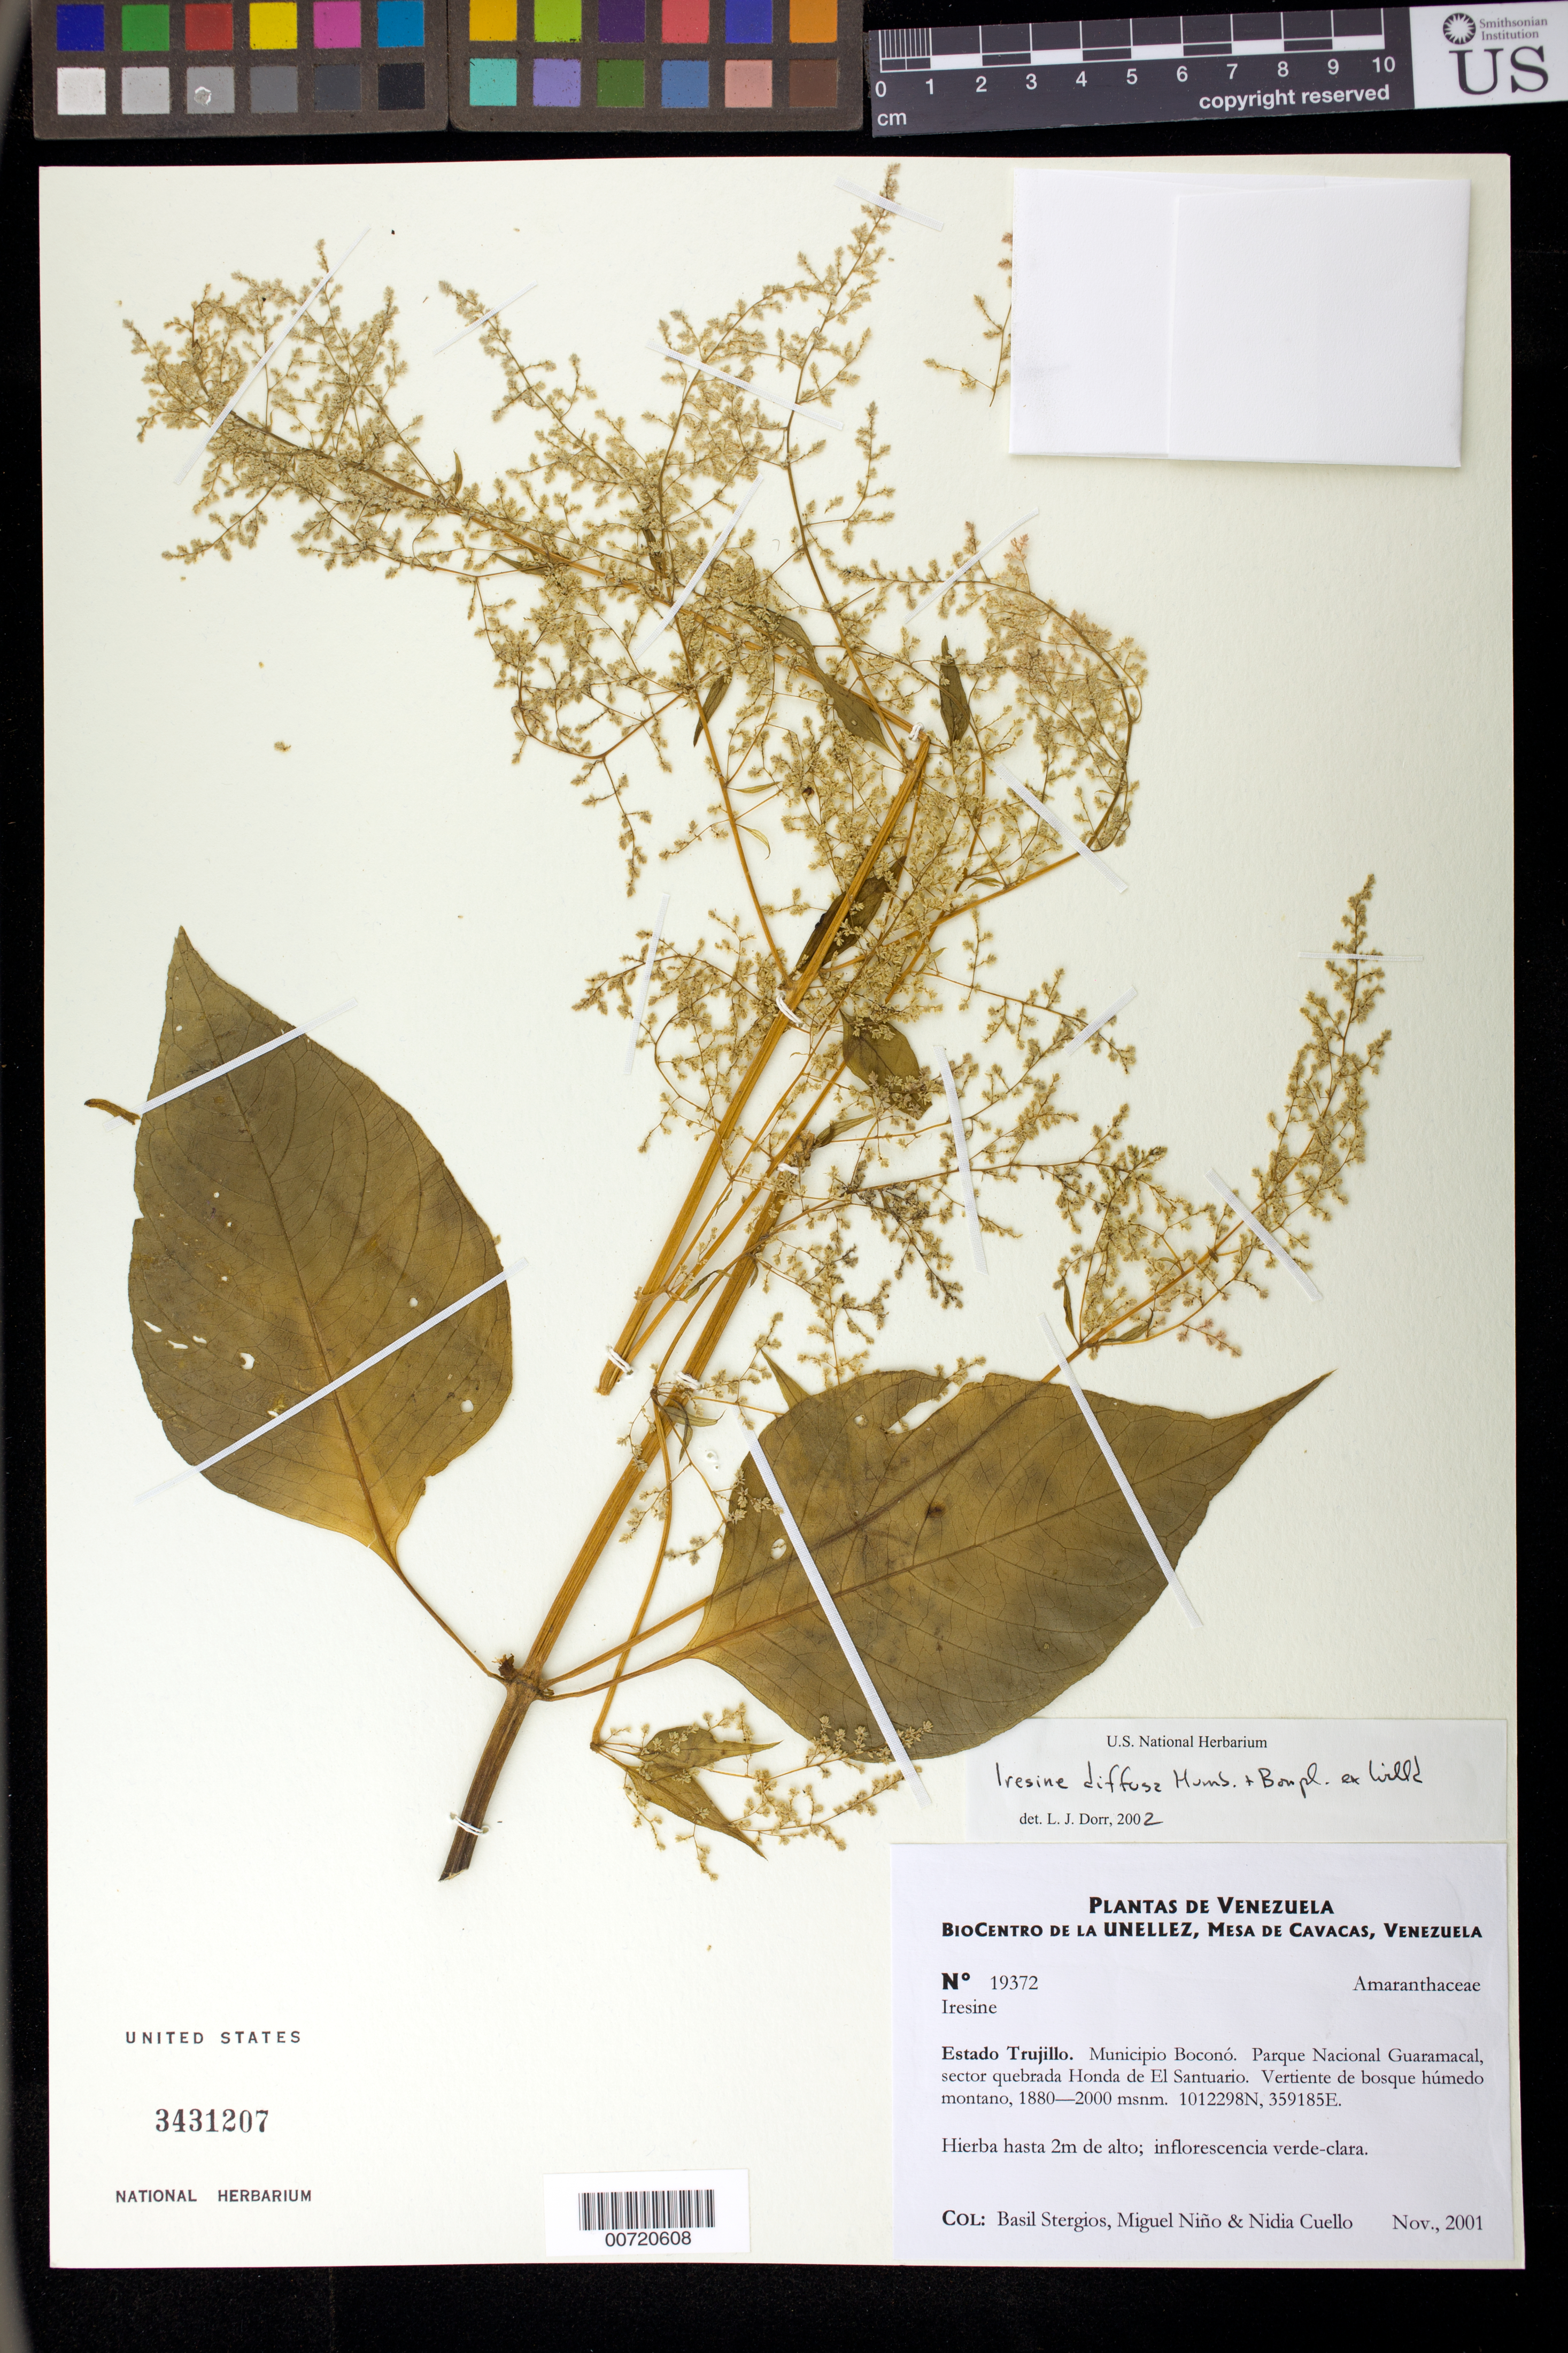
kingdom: Plantae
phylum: Tracheophyta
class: Magnoliopsida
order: Caryophyllales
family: Amaranthaceae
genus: Iresine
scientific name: Iresine diffusa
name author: Humb. & Bonpl. ex Willd.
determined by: Dorr, L. J., (BOT), Smithsonian Institution - National Museum of Natural History (UNITED STATES)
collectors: B. G. Stergios, S. M. Niño & N. L. Cuello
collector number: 19372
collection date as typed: Nov 2001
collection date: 2001-11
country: Venezuela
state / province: Trujillo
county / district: Boconó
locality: Parque Nacional Guaramacal. Sector quebrada Honda de El Santuario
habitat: Vertiente de bosque húmedo montano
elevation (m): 1880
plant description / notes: PORT, US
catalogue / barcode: US 3431207